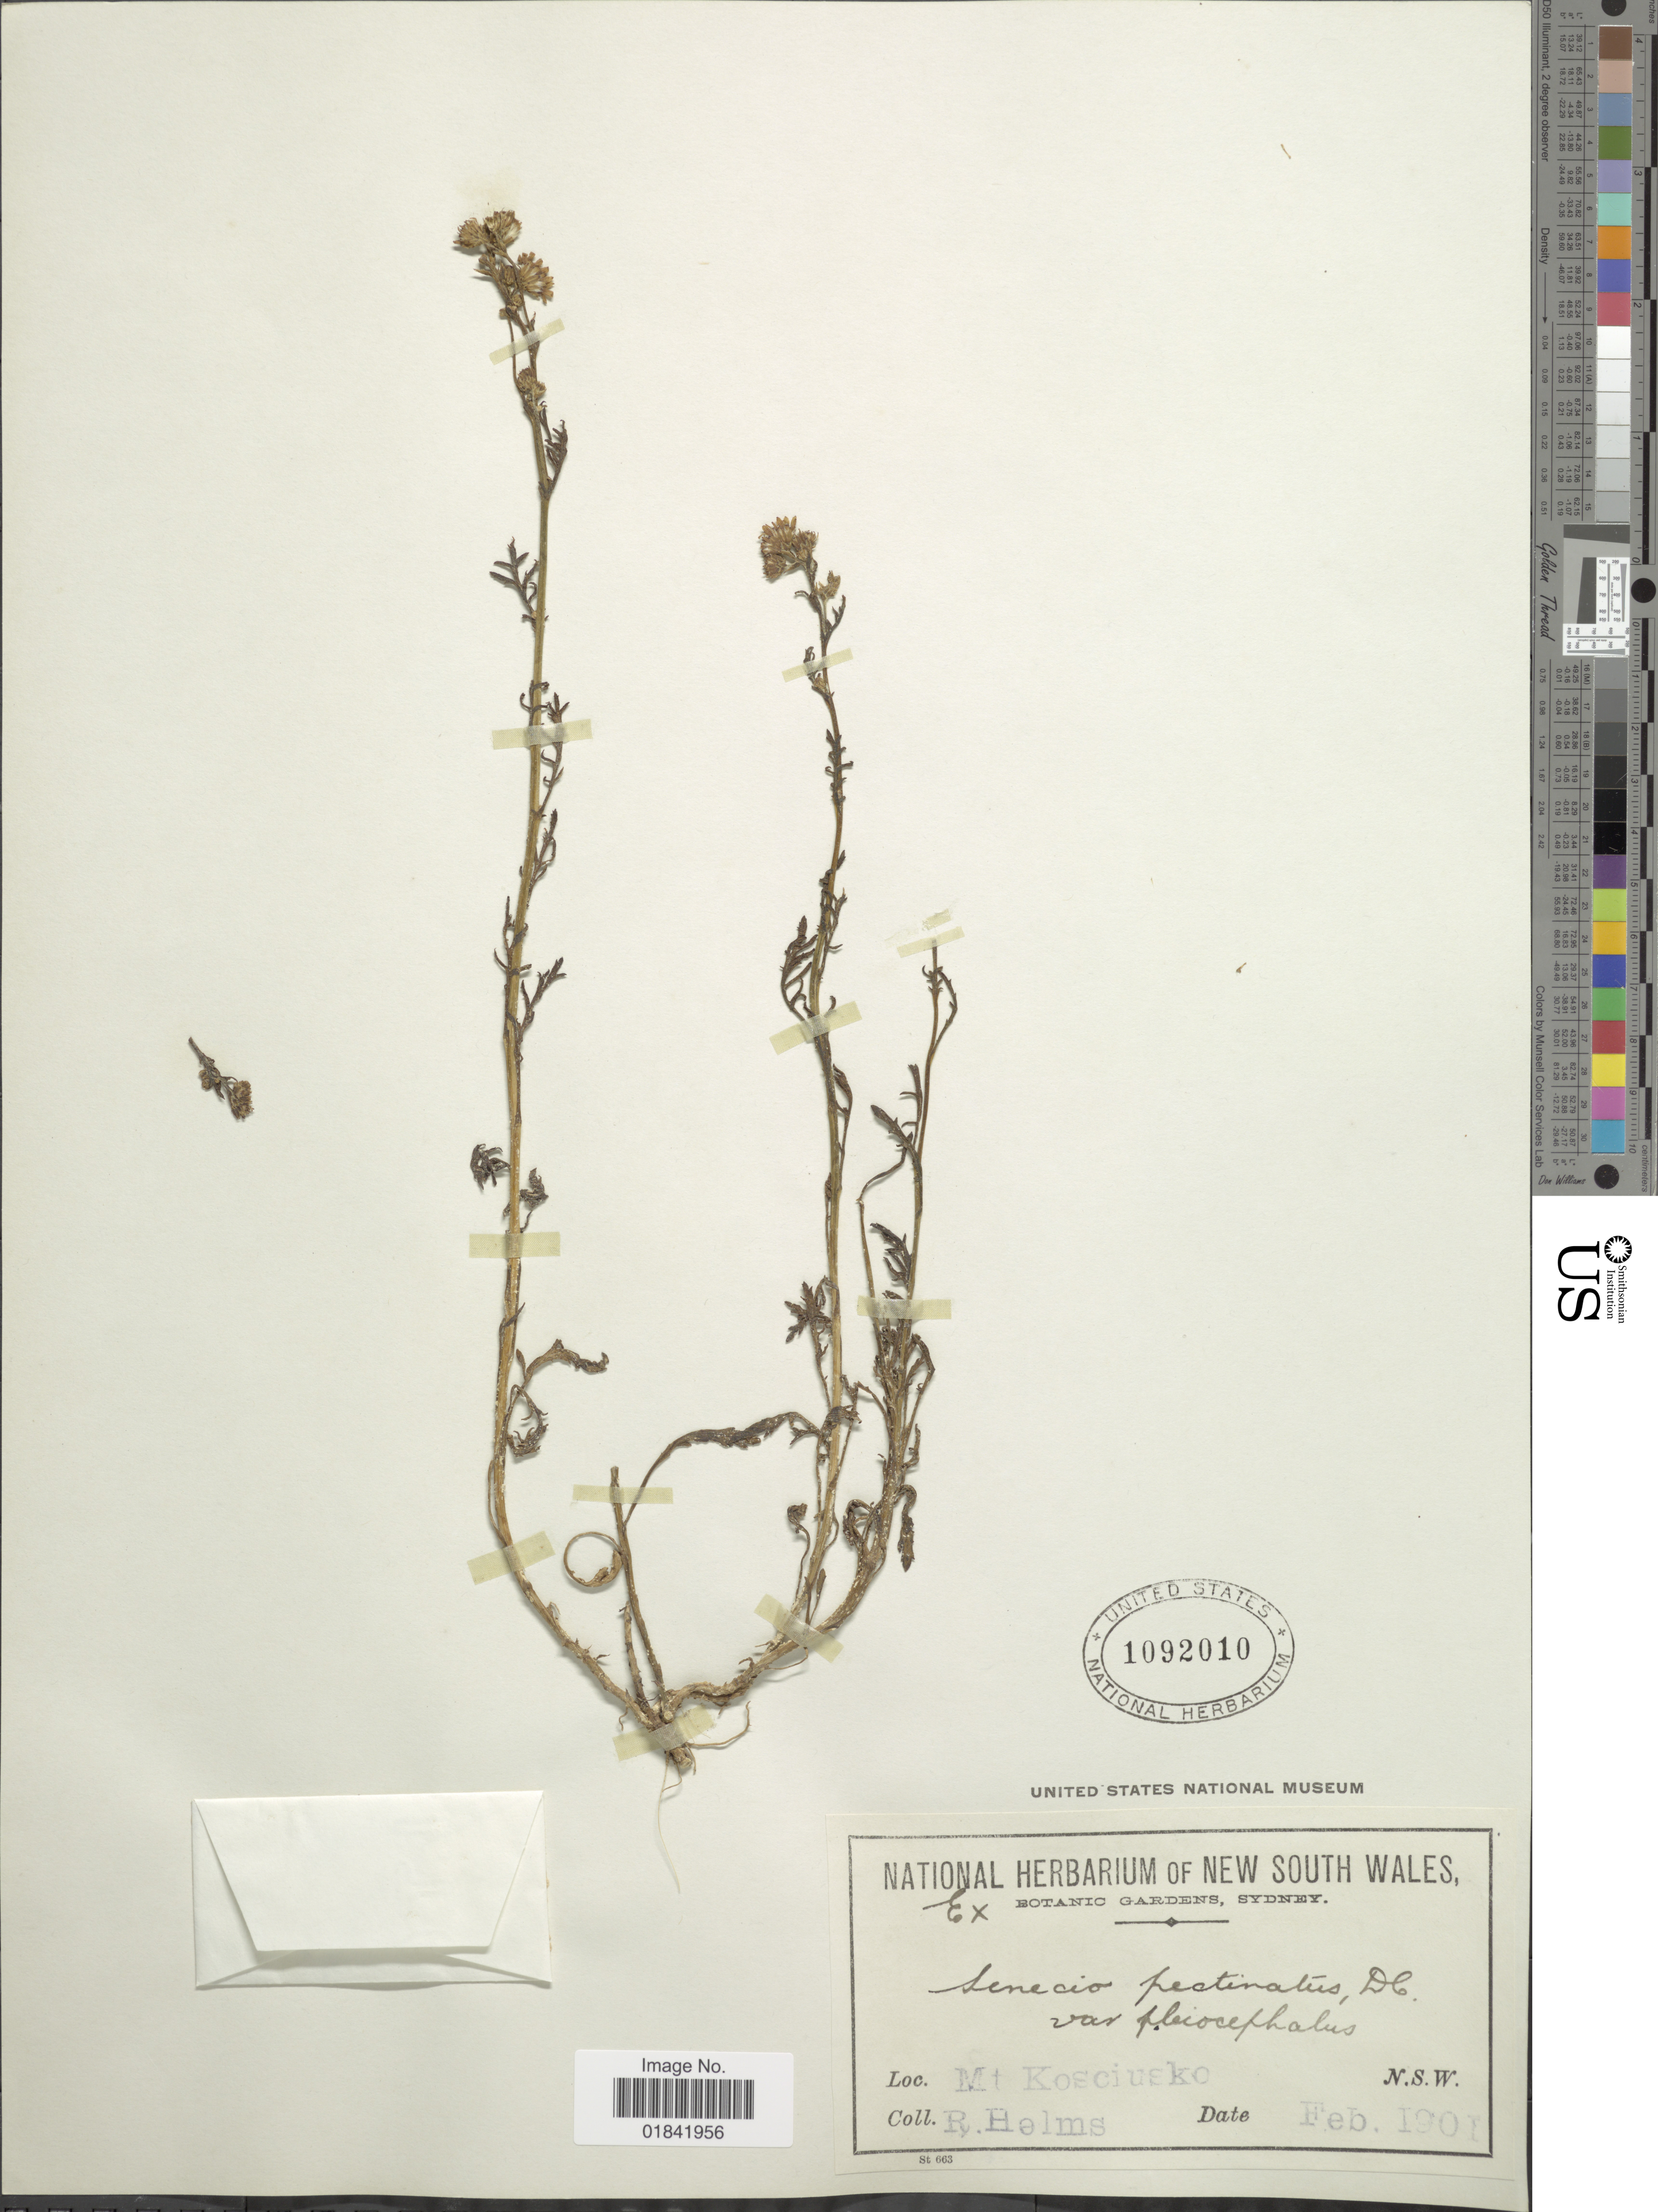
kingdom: Plantae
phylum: Tracheophyta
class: Magnoliopsida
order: Asterales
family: Asteraceae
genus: Senecio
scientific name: Senecio pectinatus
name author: DC.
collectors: R. Helms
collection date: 1901-02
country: Australia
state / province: New South Wales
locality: Mt. Kosciusko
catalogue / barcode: US 1092010